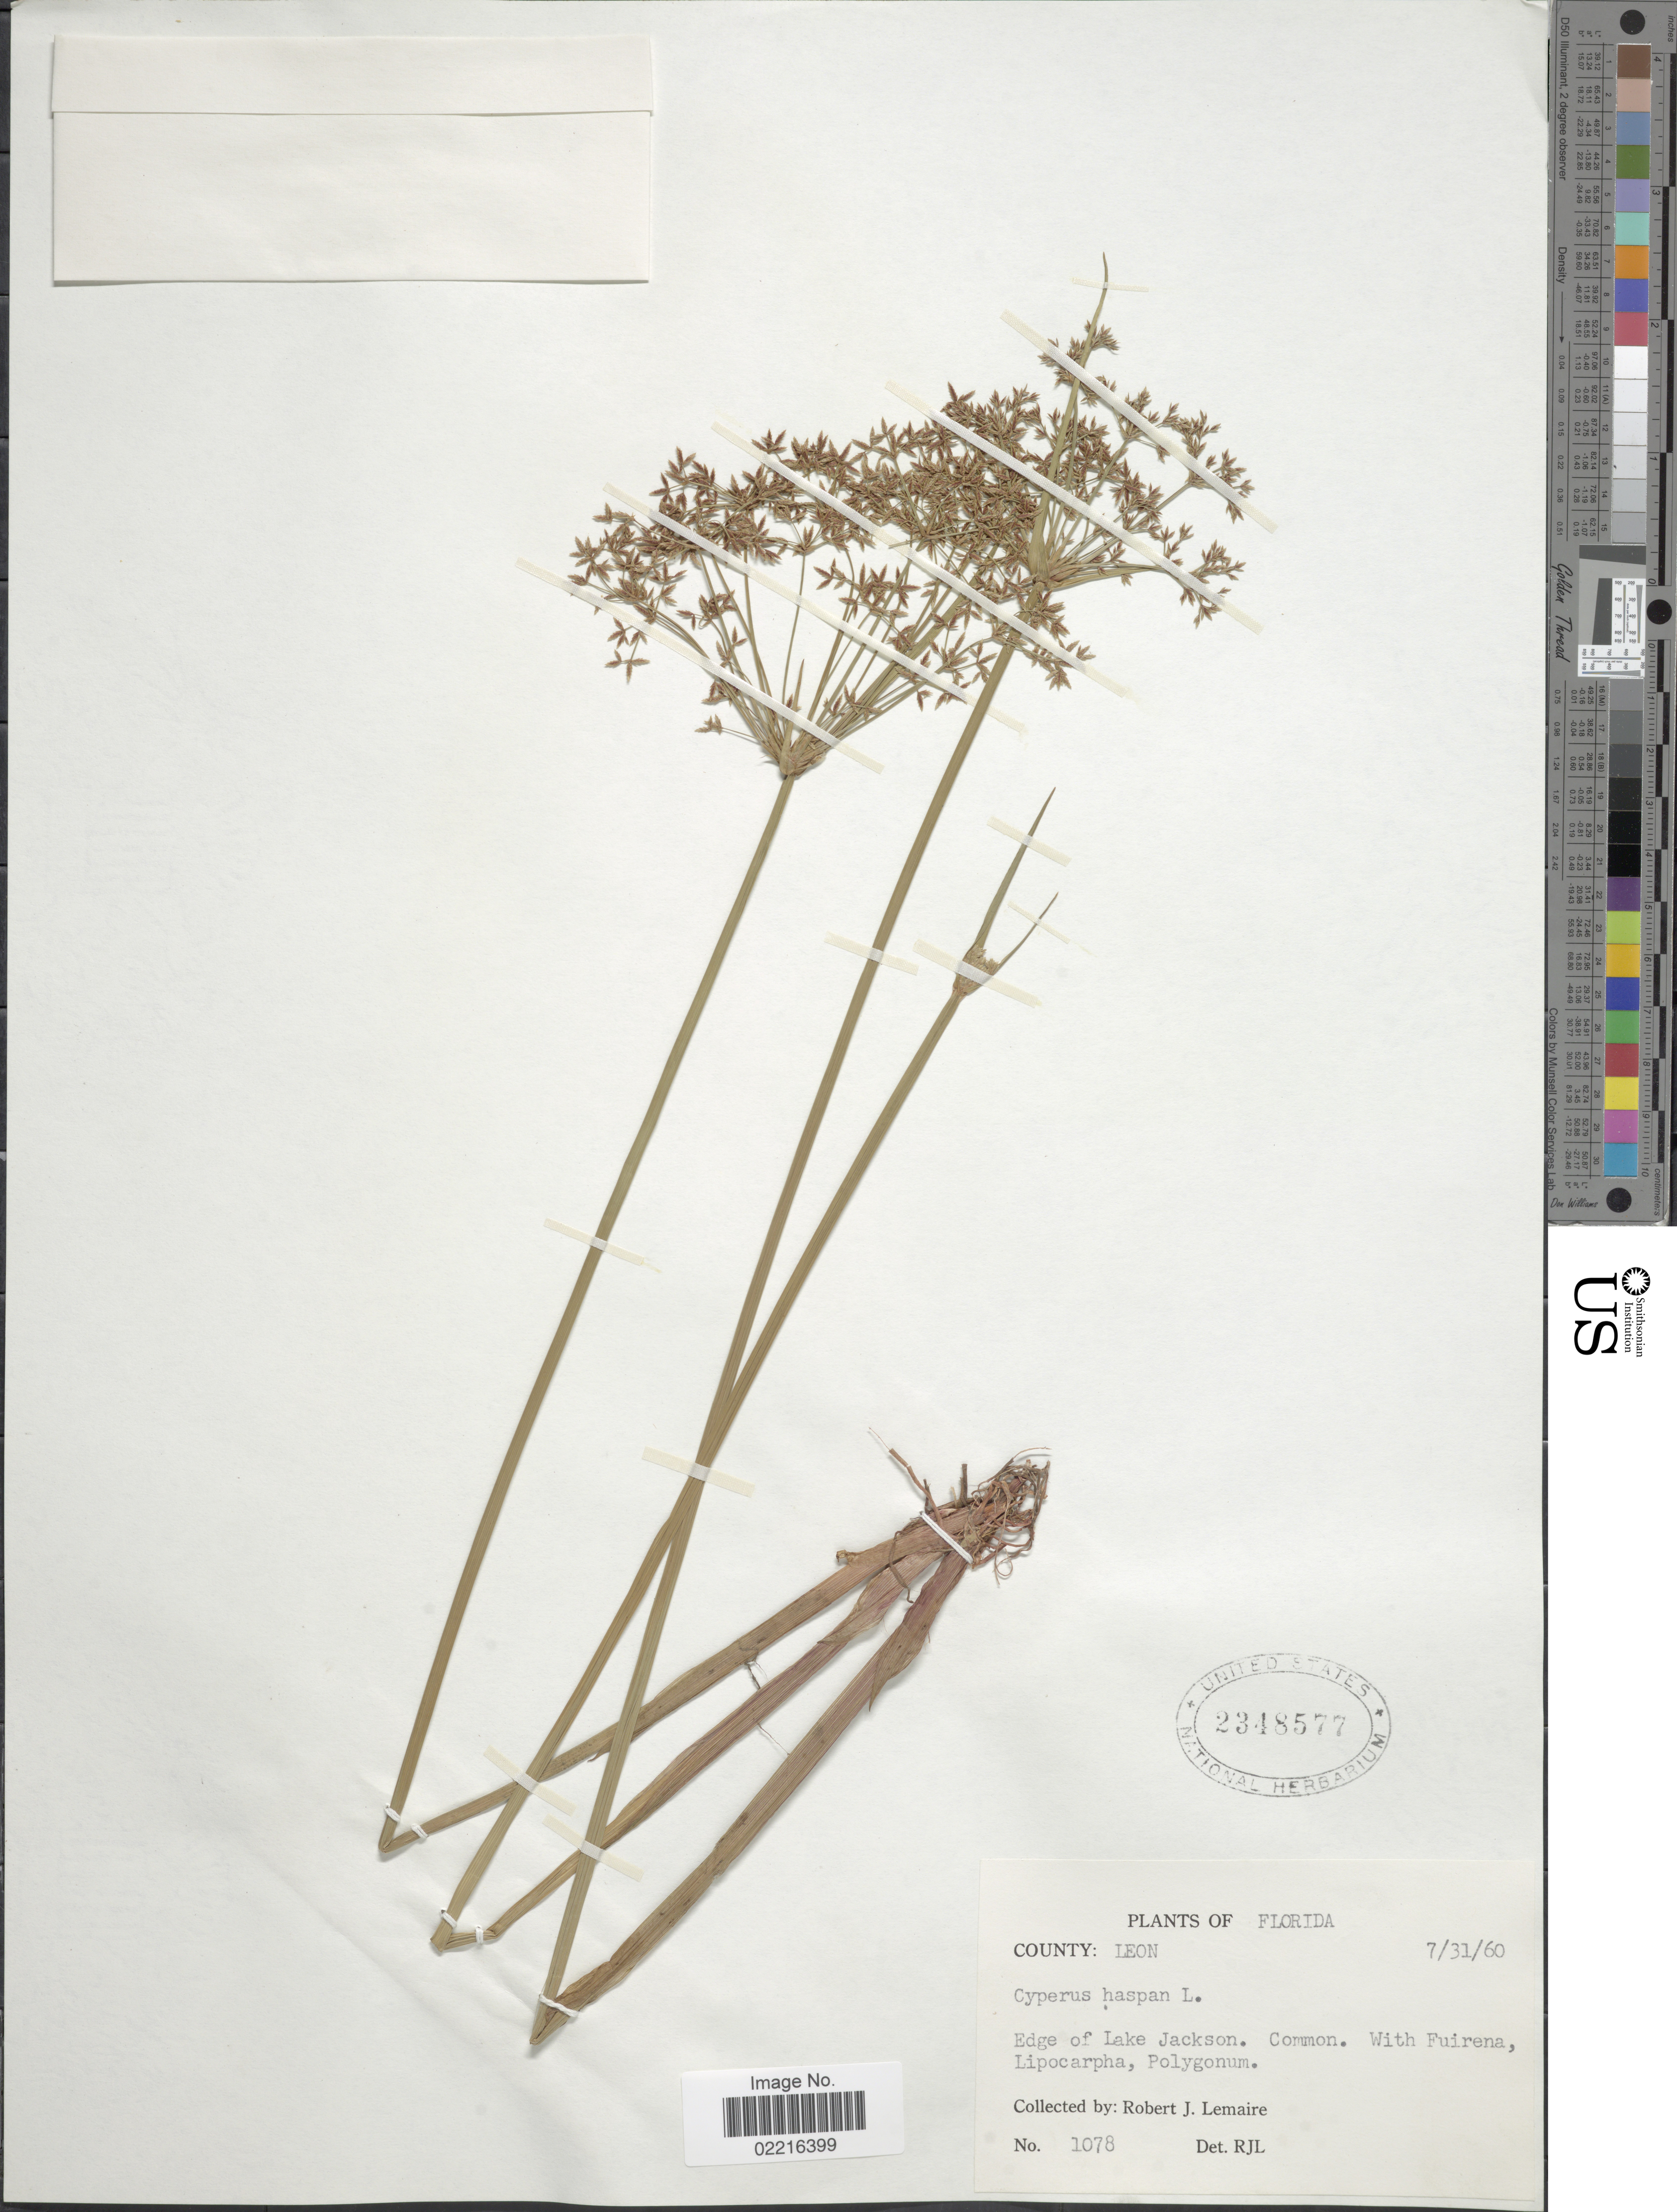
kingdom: Plantae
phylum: Tracheophyta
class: Liliopsida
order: Poales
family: Cyperaceae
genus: Cyperus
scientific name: Cyperus haspan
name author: L.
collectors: R. J. Lemaire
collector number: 1078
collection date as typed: Transcribed d/m/y: 31/7/60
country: United States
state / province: Florida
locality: County Leon, edge of Lake Jackson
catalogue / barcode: US 2348577